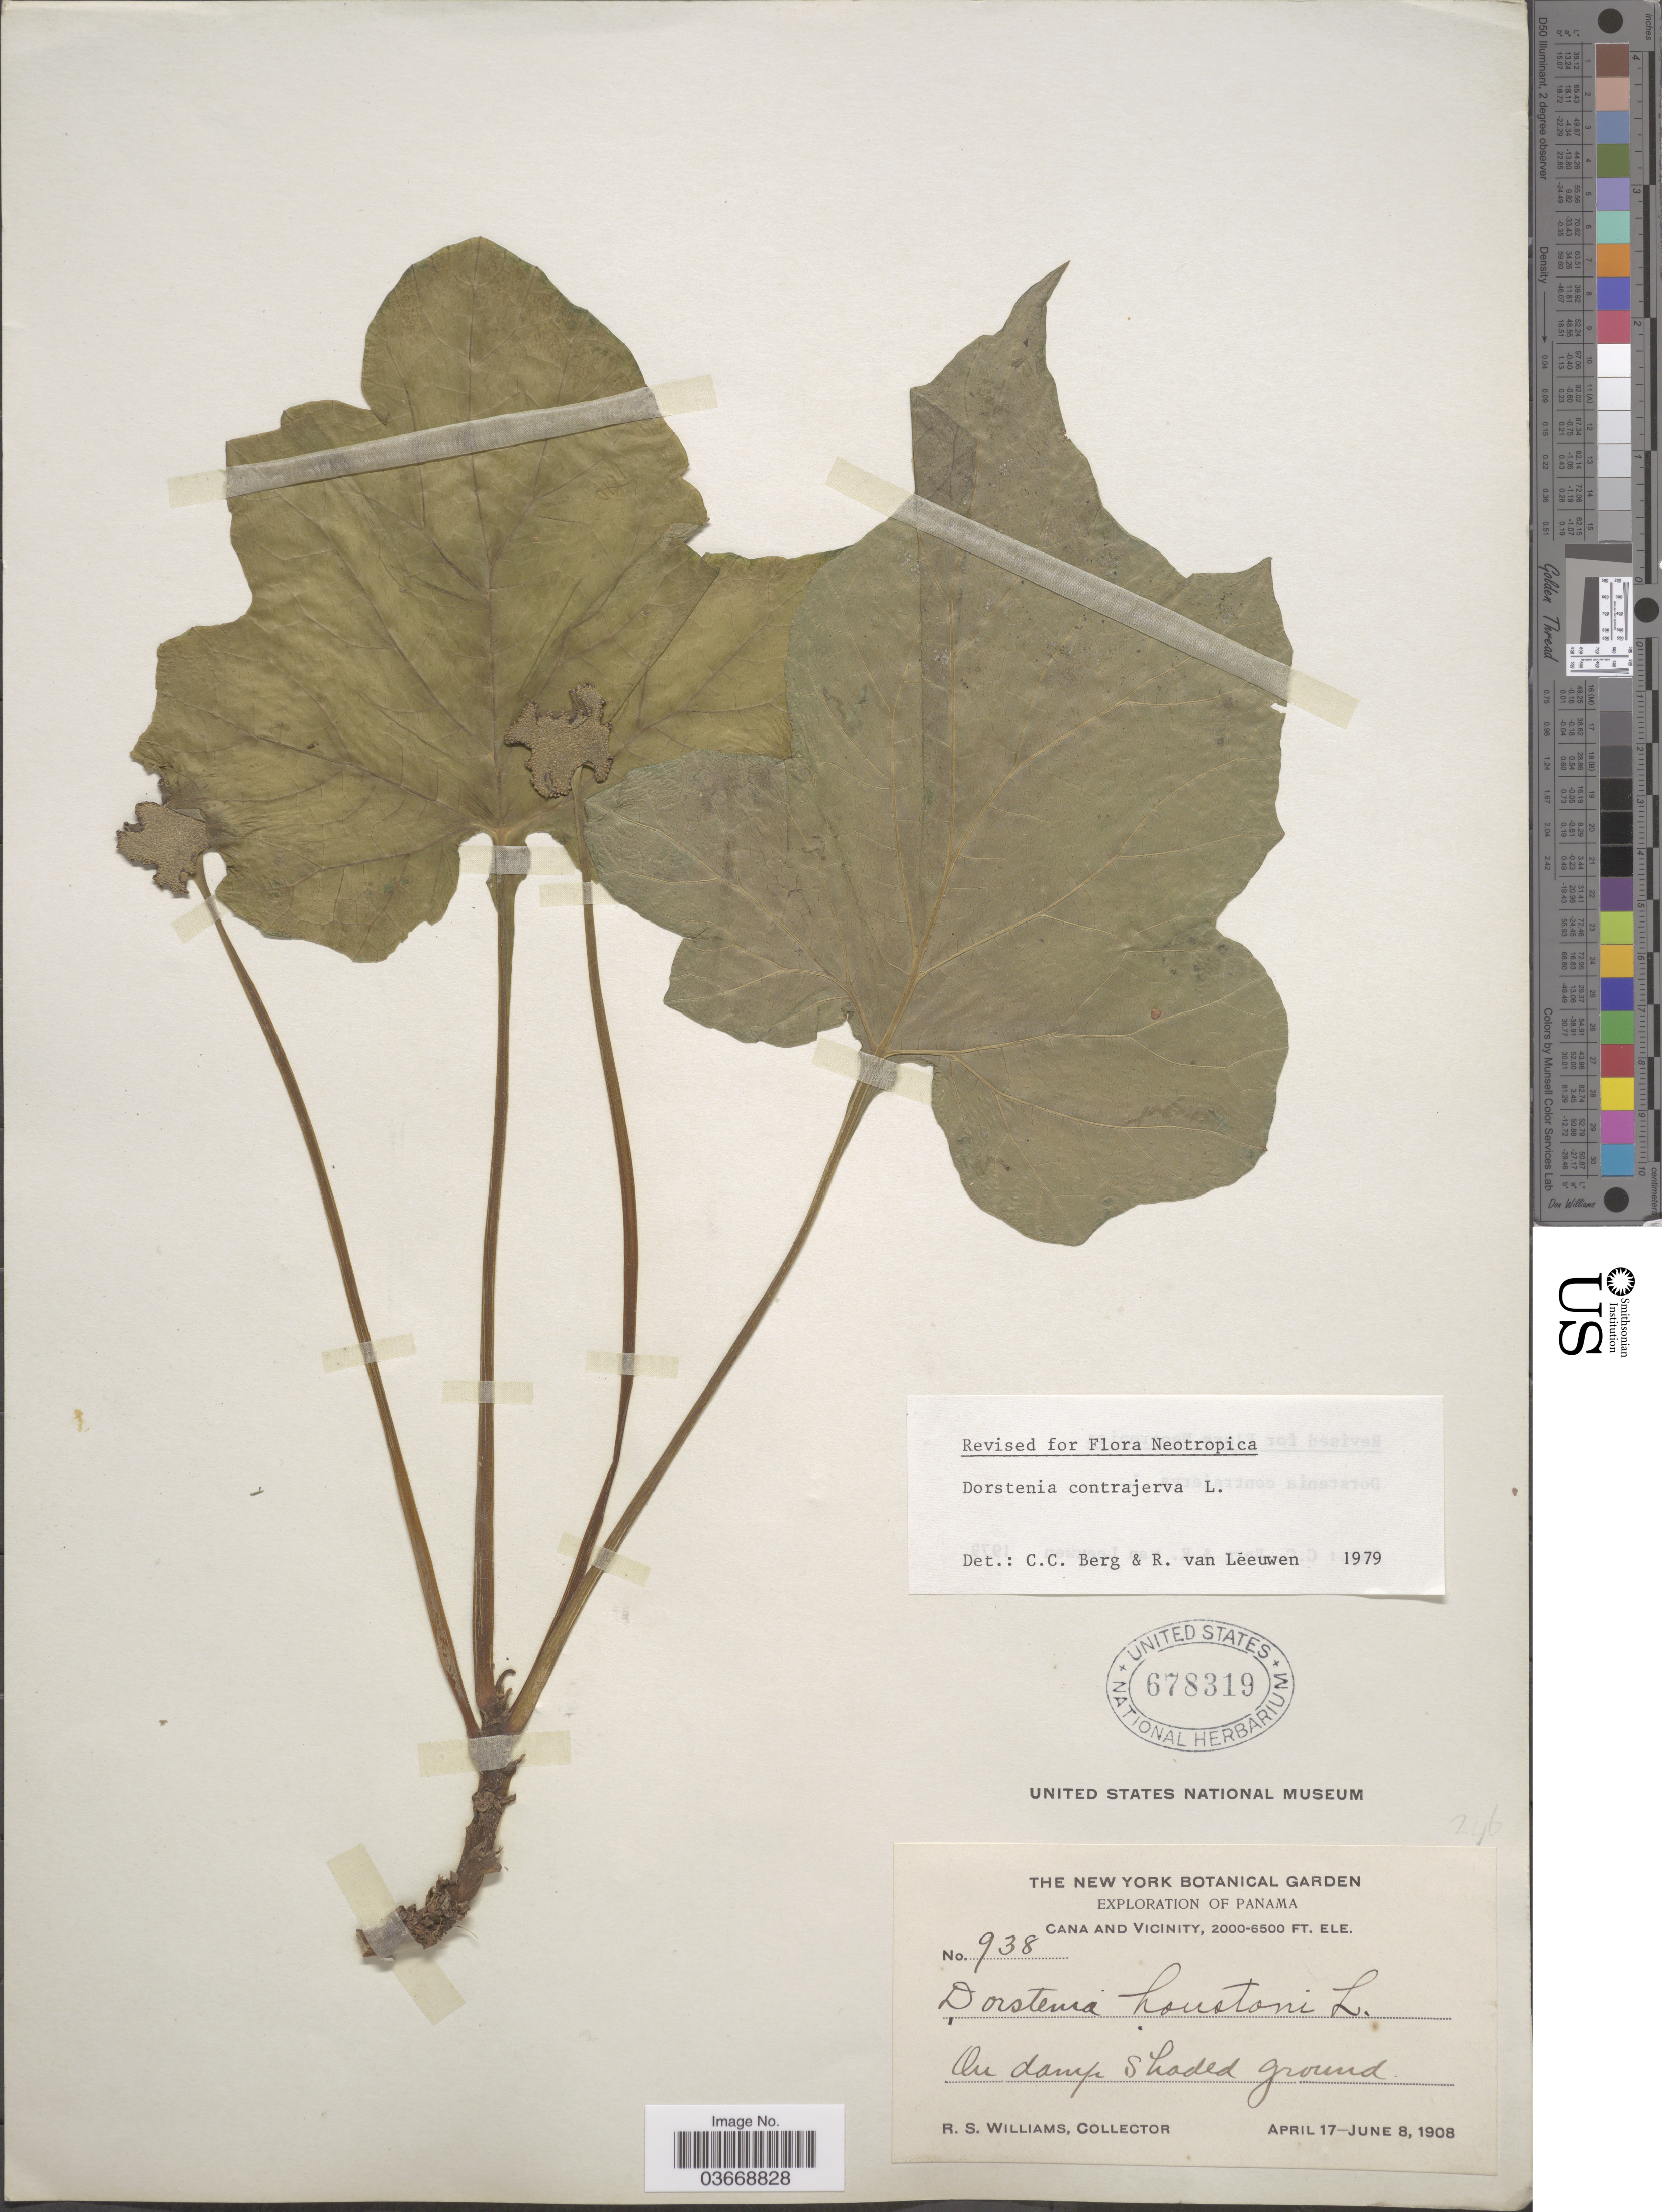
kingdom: Plantae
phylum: Tracheophyta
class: Magnoliopsida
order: Rosales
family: Moraceae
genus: Dorstenia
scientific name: Dorstenia contrajerva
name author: L.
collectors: R. S. Williams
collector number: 938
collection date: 1908-04-17/1908-06-08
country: Panama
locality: Cana and Vicinity.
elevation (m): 610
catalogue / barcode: US 678319